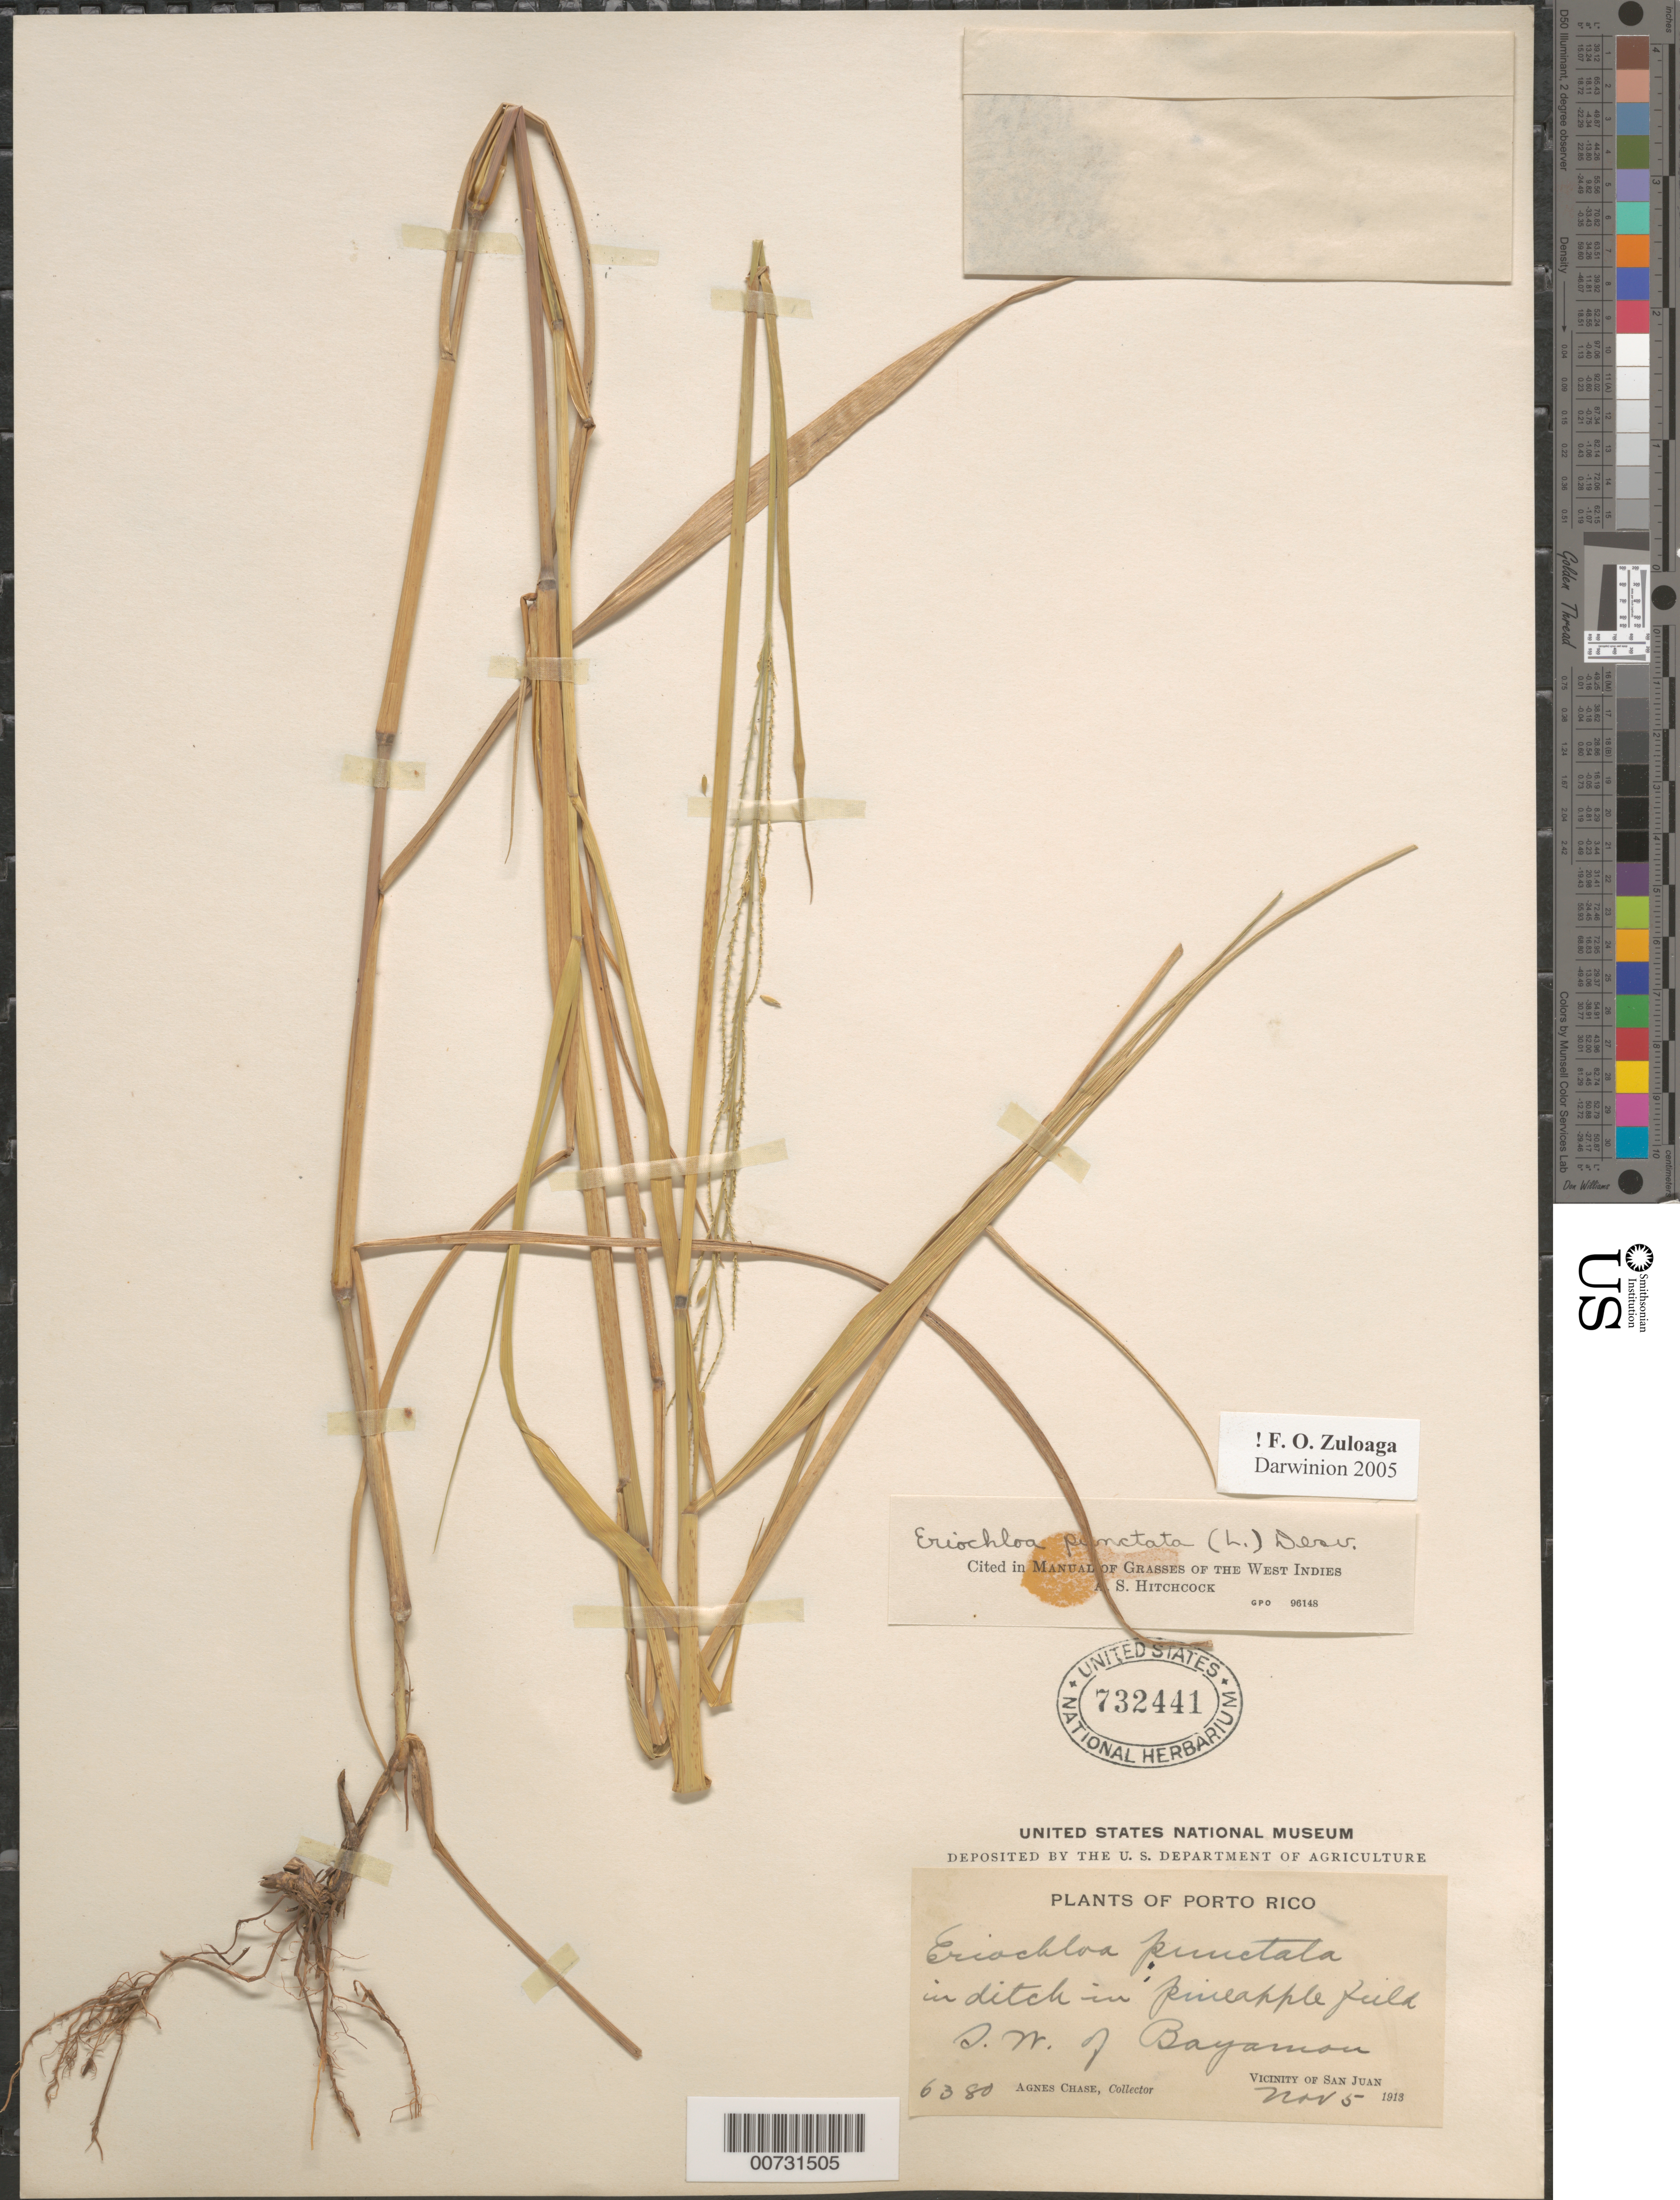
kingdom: Plantae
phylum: Tracheophyta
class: Liliopsida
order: Poales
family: Poaceae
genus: Eriochloa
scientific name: Eriochloa punctata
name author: (L.) Desv. ex Ham.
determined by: Hitchcock, Albert S.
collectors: A. Chase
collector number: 6380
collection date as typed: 05 Nov 1913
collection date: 1913-11-05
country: Puerto Rico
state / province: Bayamón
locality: Bayamon, San Juan, SW of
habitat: In ditch in pineapple field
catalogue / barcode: US 732441